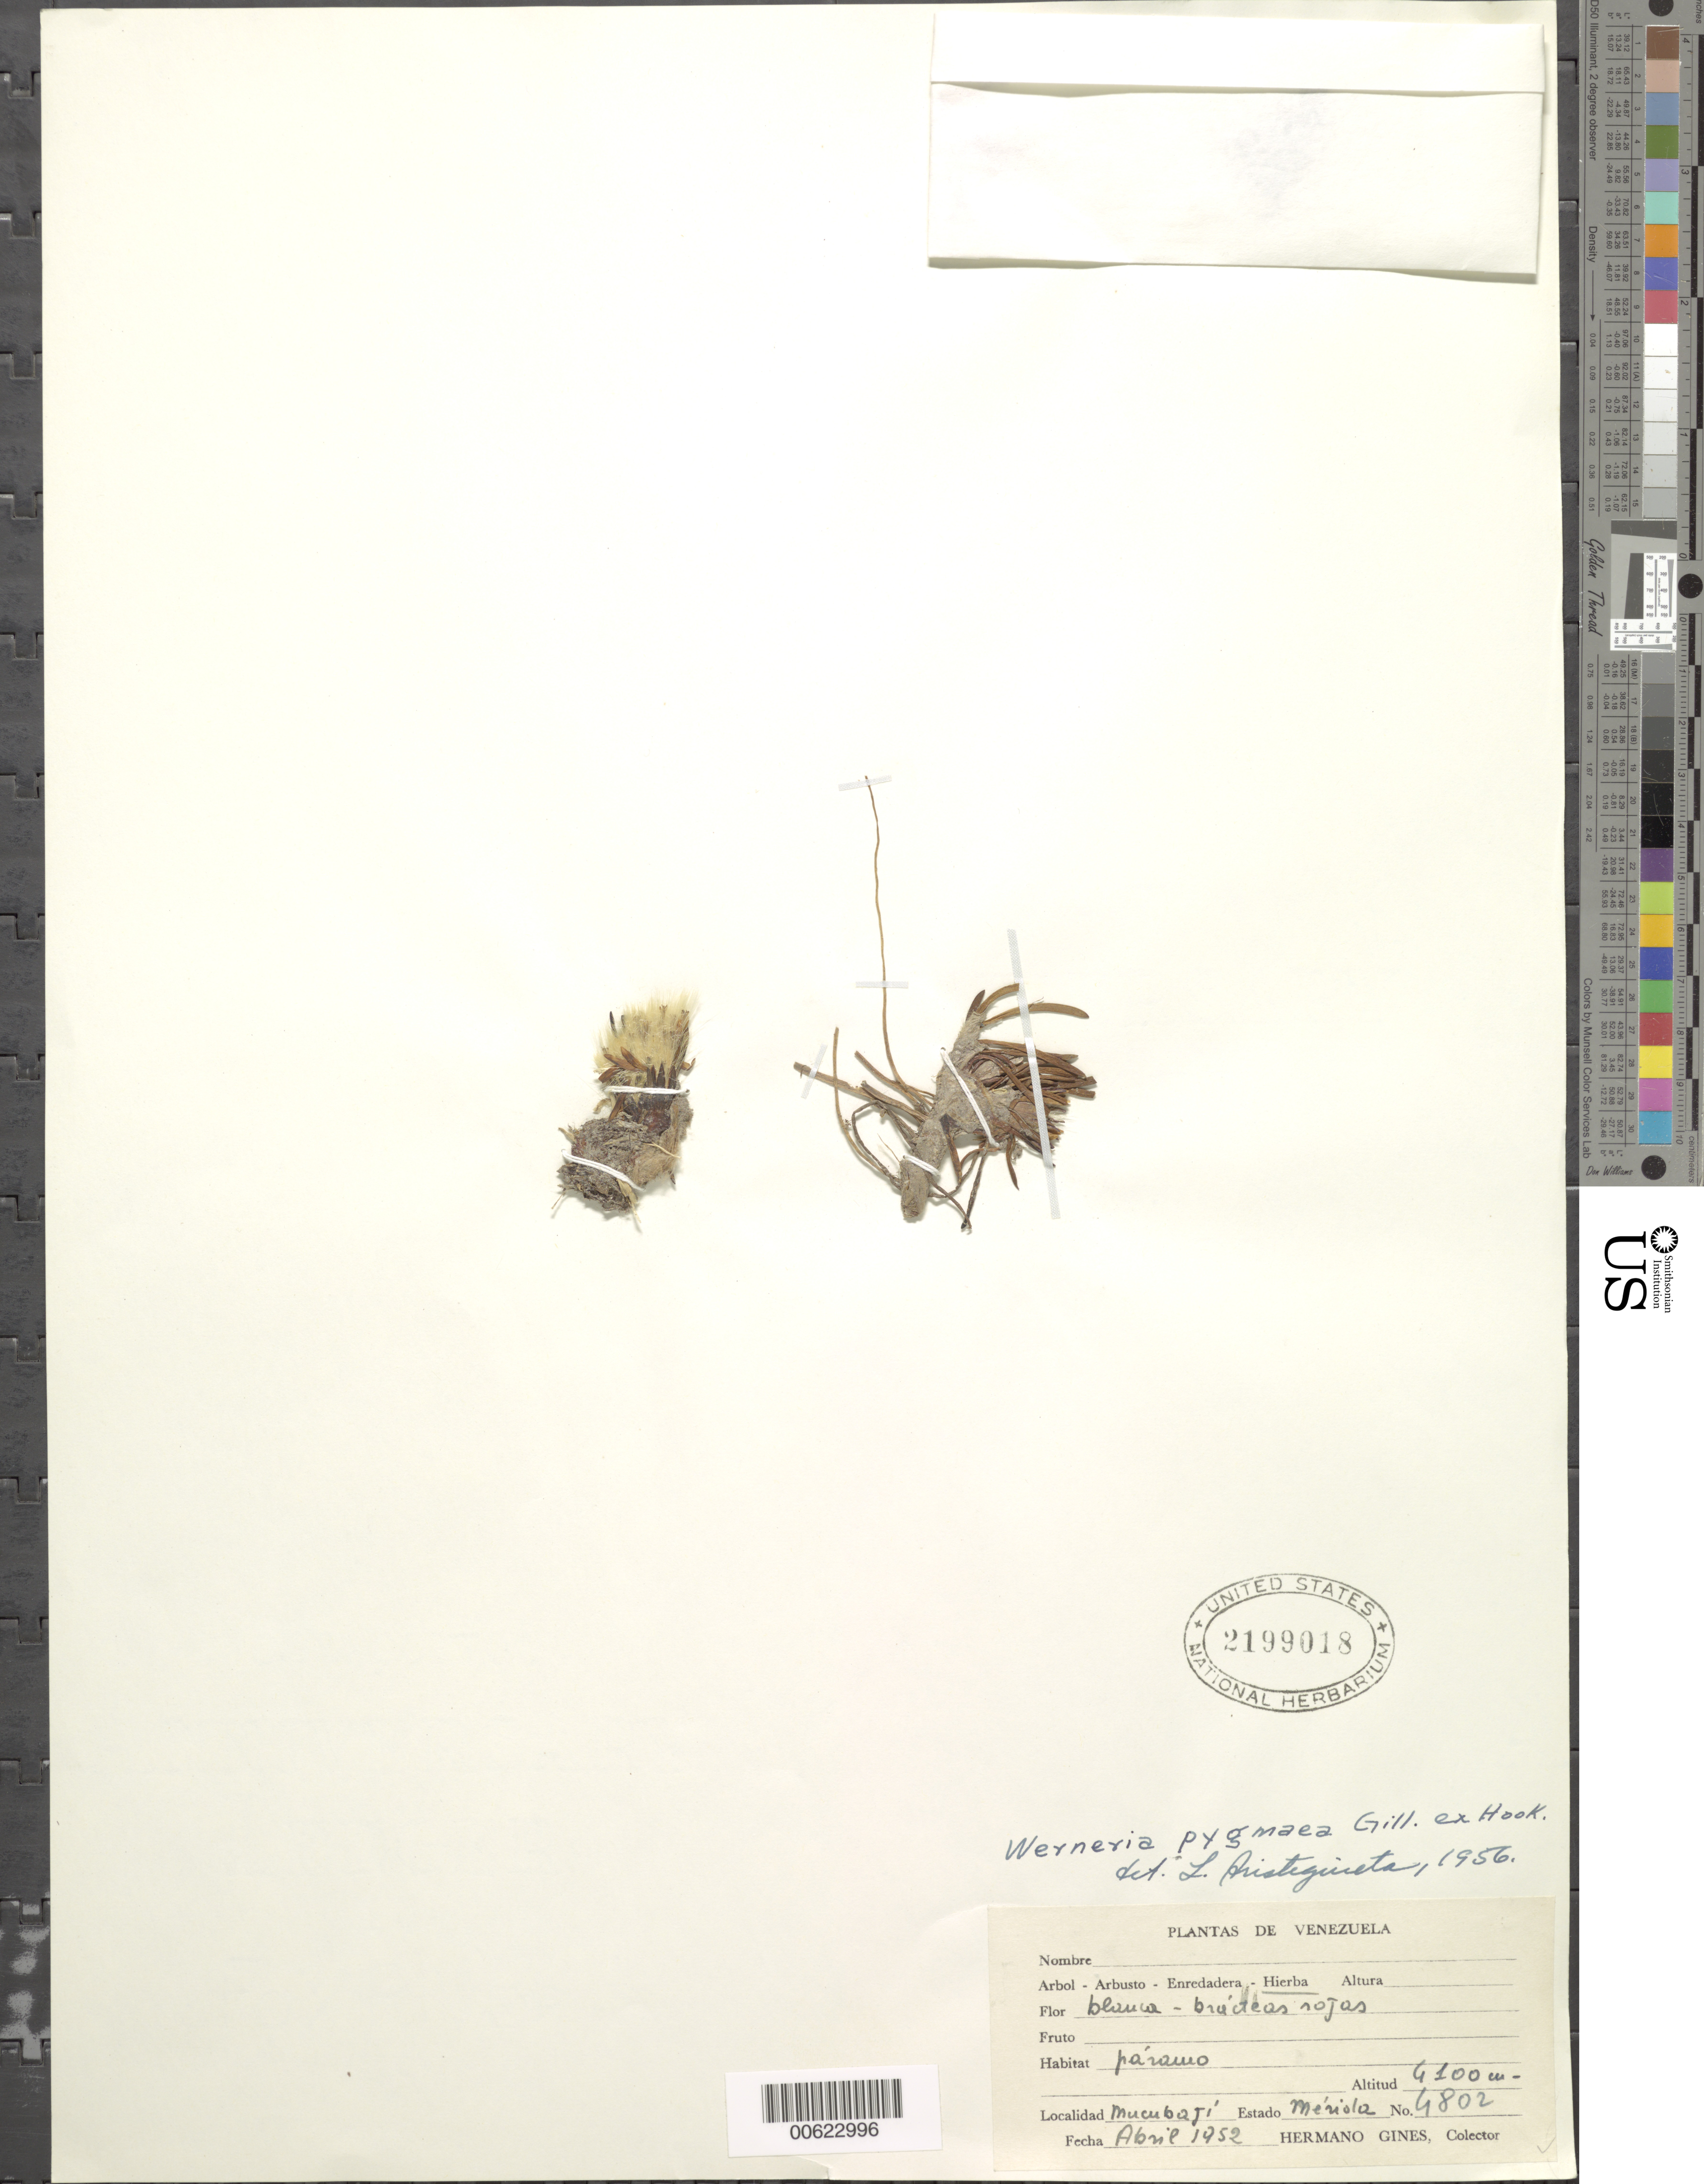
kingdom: Plantae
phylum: Tracheophyta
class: Magnoliopsida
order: Asterales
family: Asteraceae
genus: Werneria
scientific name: Werneria pygmaea complex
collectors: H. Gines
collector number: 4802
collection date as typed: Apr-52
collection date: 1952-04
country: Venezuela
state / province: Mérida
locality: Mucubaji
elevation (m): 6100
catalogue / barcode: US 2199018